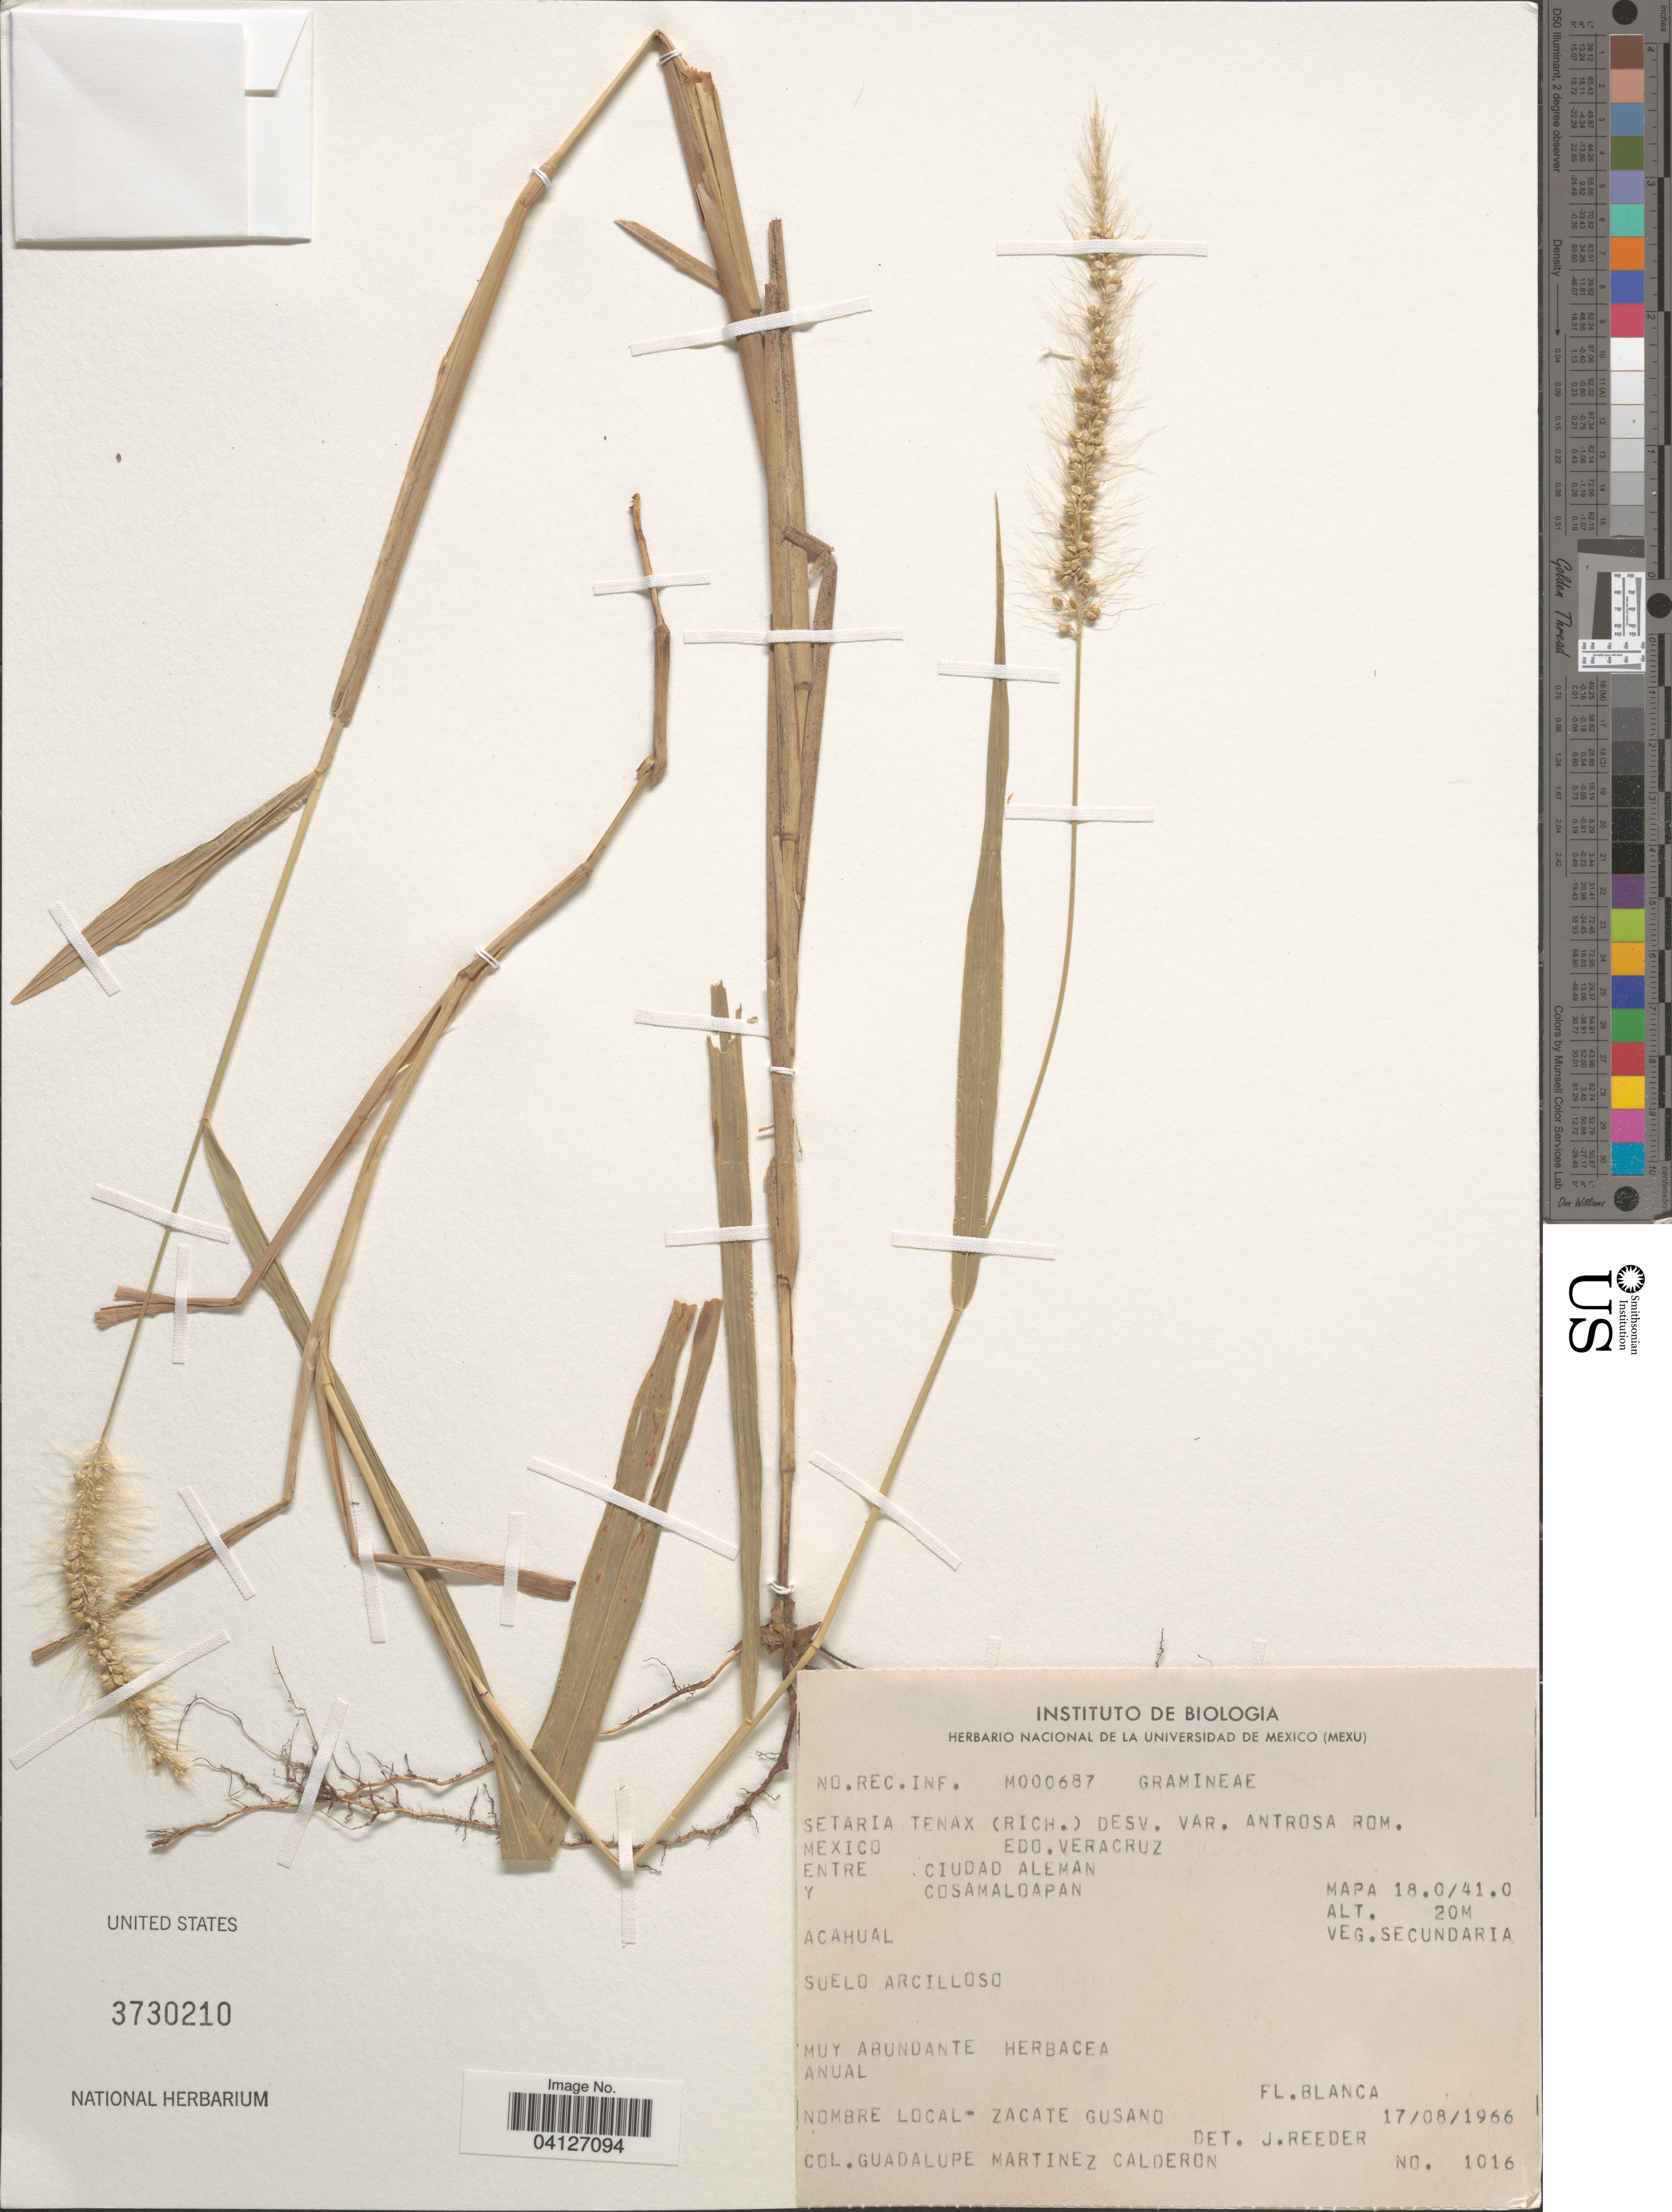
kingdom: Plantae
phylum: Tracheophyta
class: Liliopsida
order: Poales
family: Poaceae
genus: Setaria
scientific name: Setaria tenax var. antrorsa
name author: Rominger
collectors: G. Martínez Calderón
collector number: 1016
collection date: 1966-08-17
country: Mexico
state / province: Veracruz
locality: Edo. Veracruz. Entre Ciudad Aleman y Cosamaloapan. Mapa 18.0/41.0.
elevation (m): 20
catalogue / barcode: US 3730210